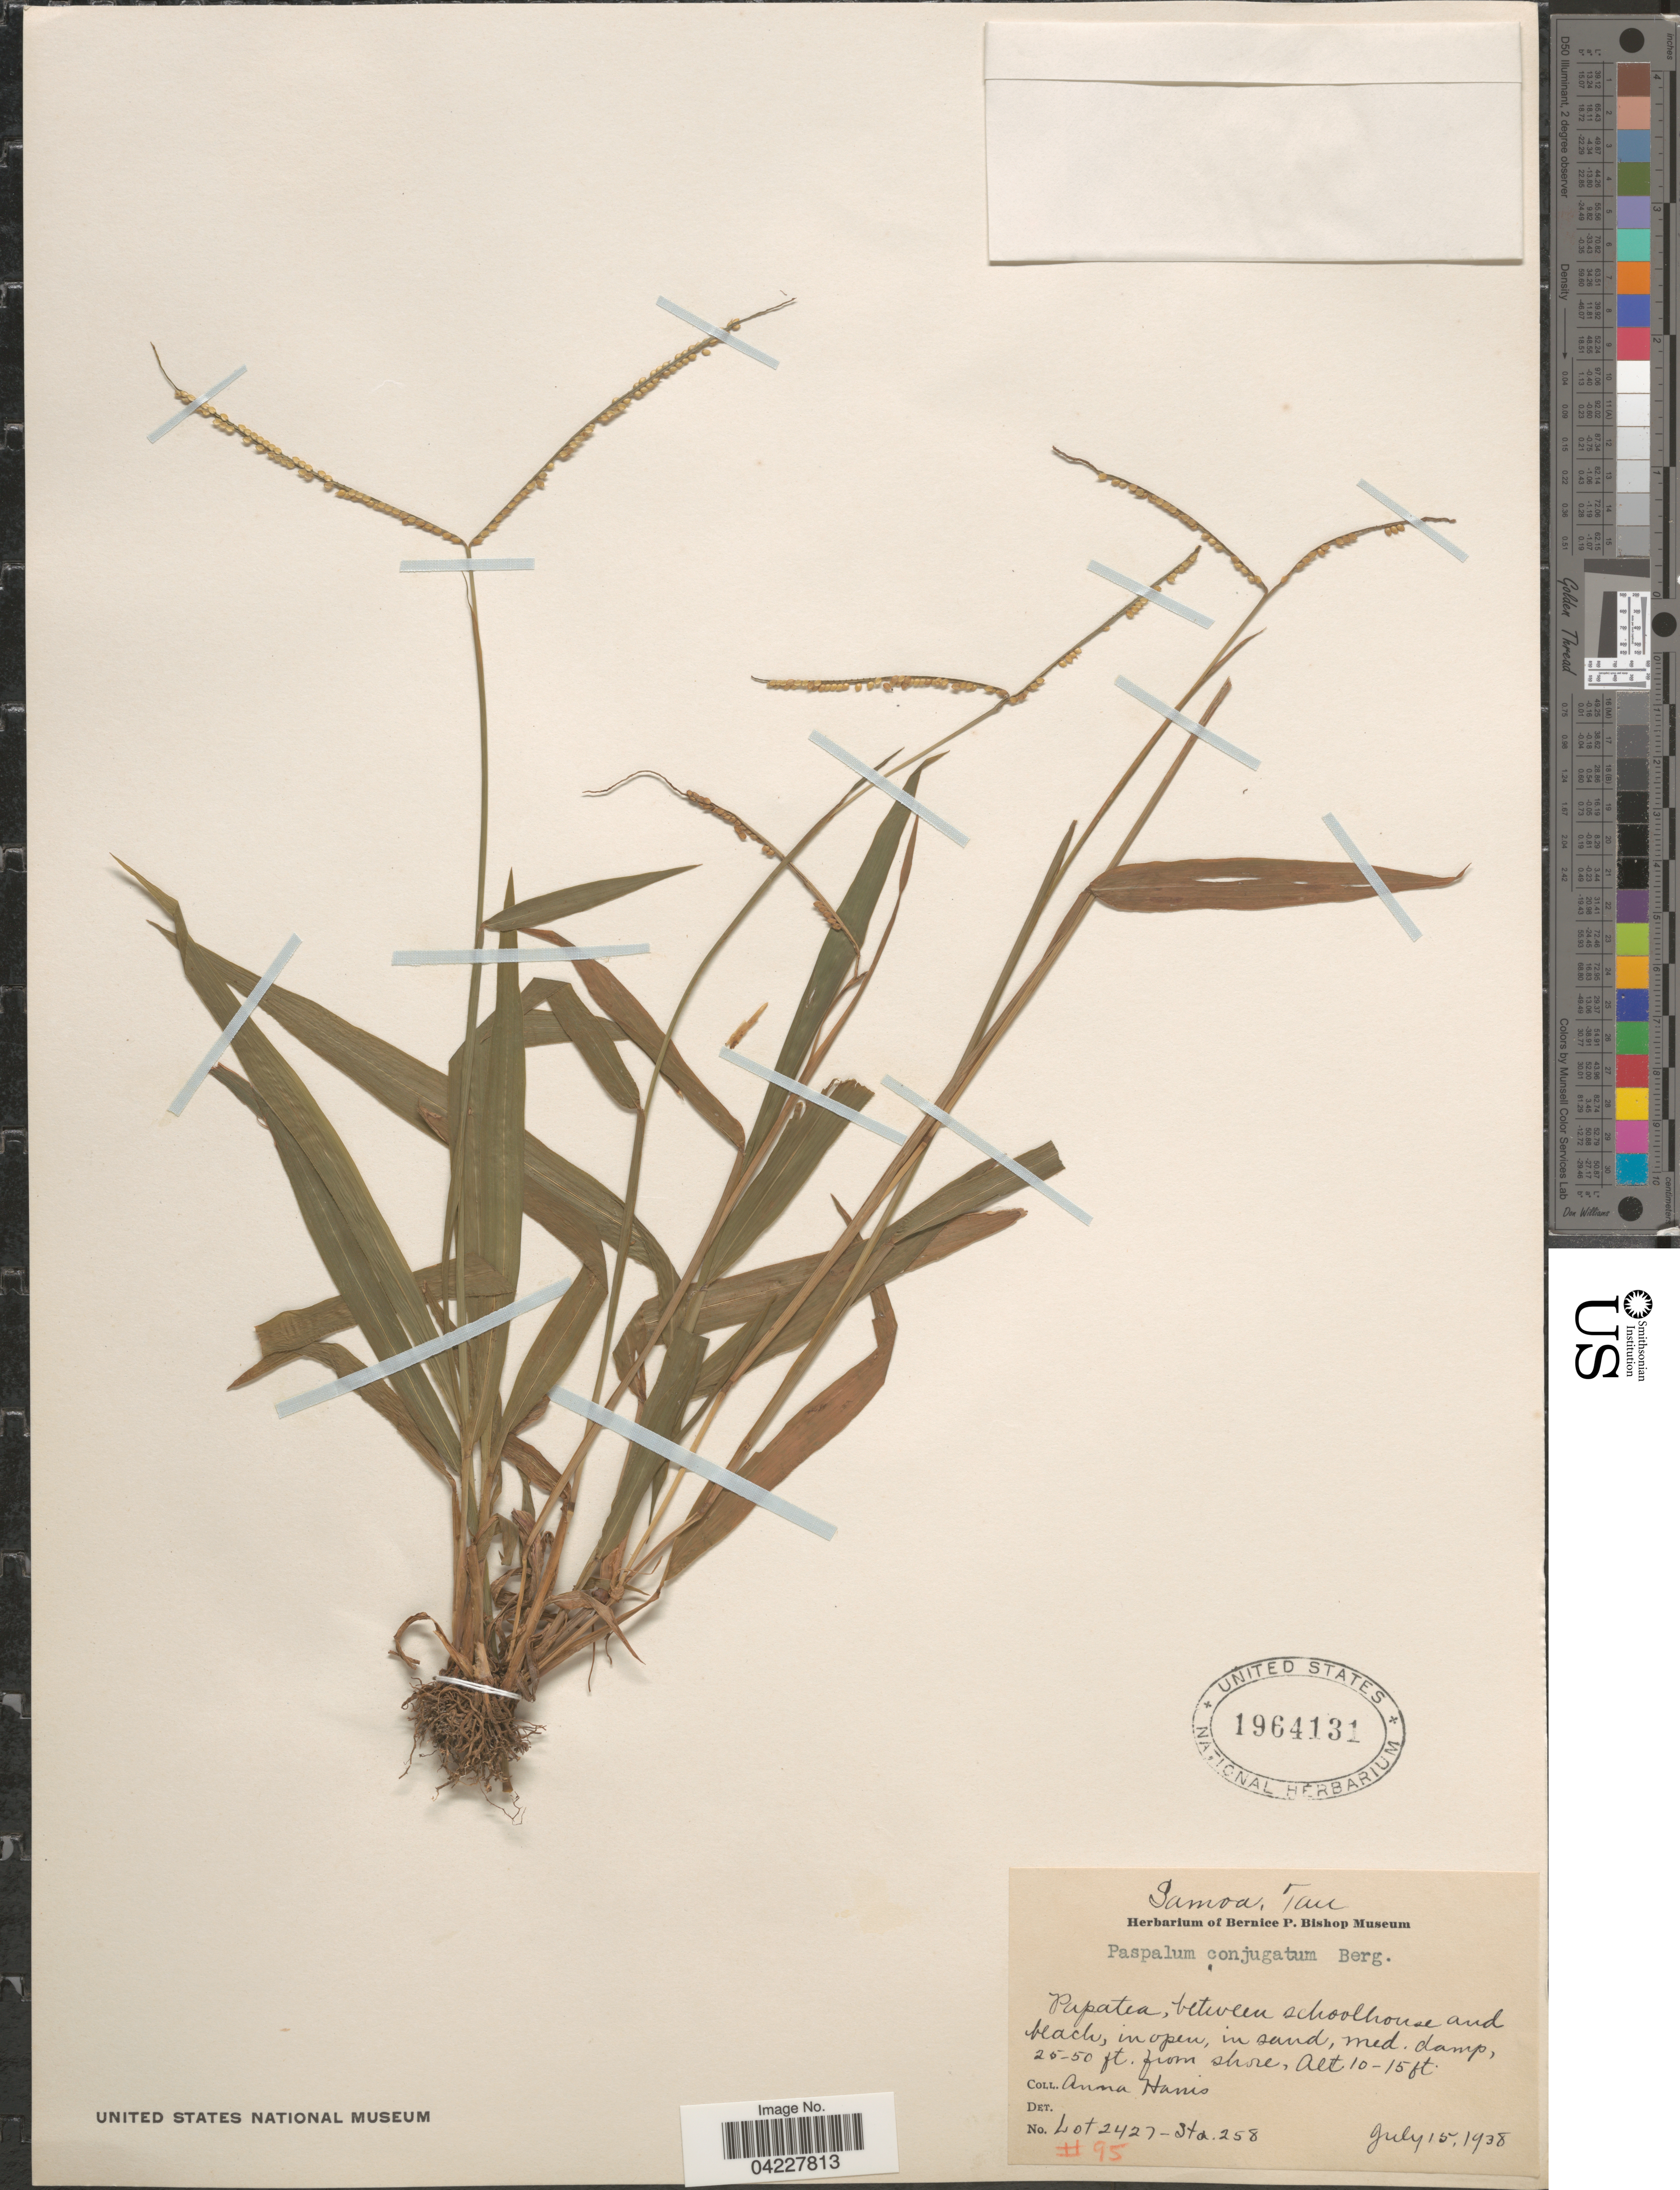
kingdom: Plantae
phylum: Tracheophyta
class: Liliopsida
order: Poales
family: Poaceae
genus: Paspalum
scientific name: Paspalum conjugatum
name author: P.J. Bergius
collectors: A. Harris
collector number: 95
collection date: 1938-07-15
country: American Samoa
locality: Samoa, Tau. Papatea.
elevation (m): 3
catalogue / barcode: US 1964131